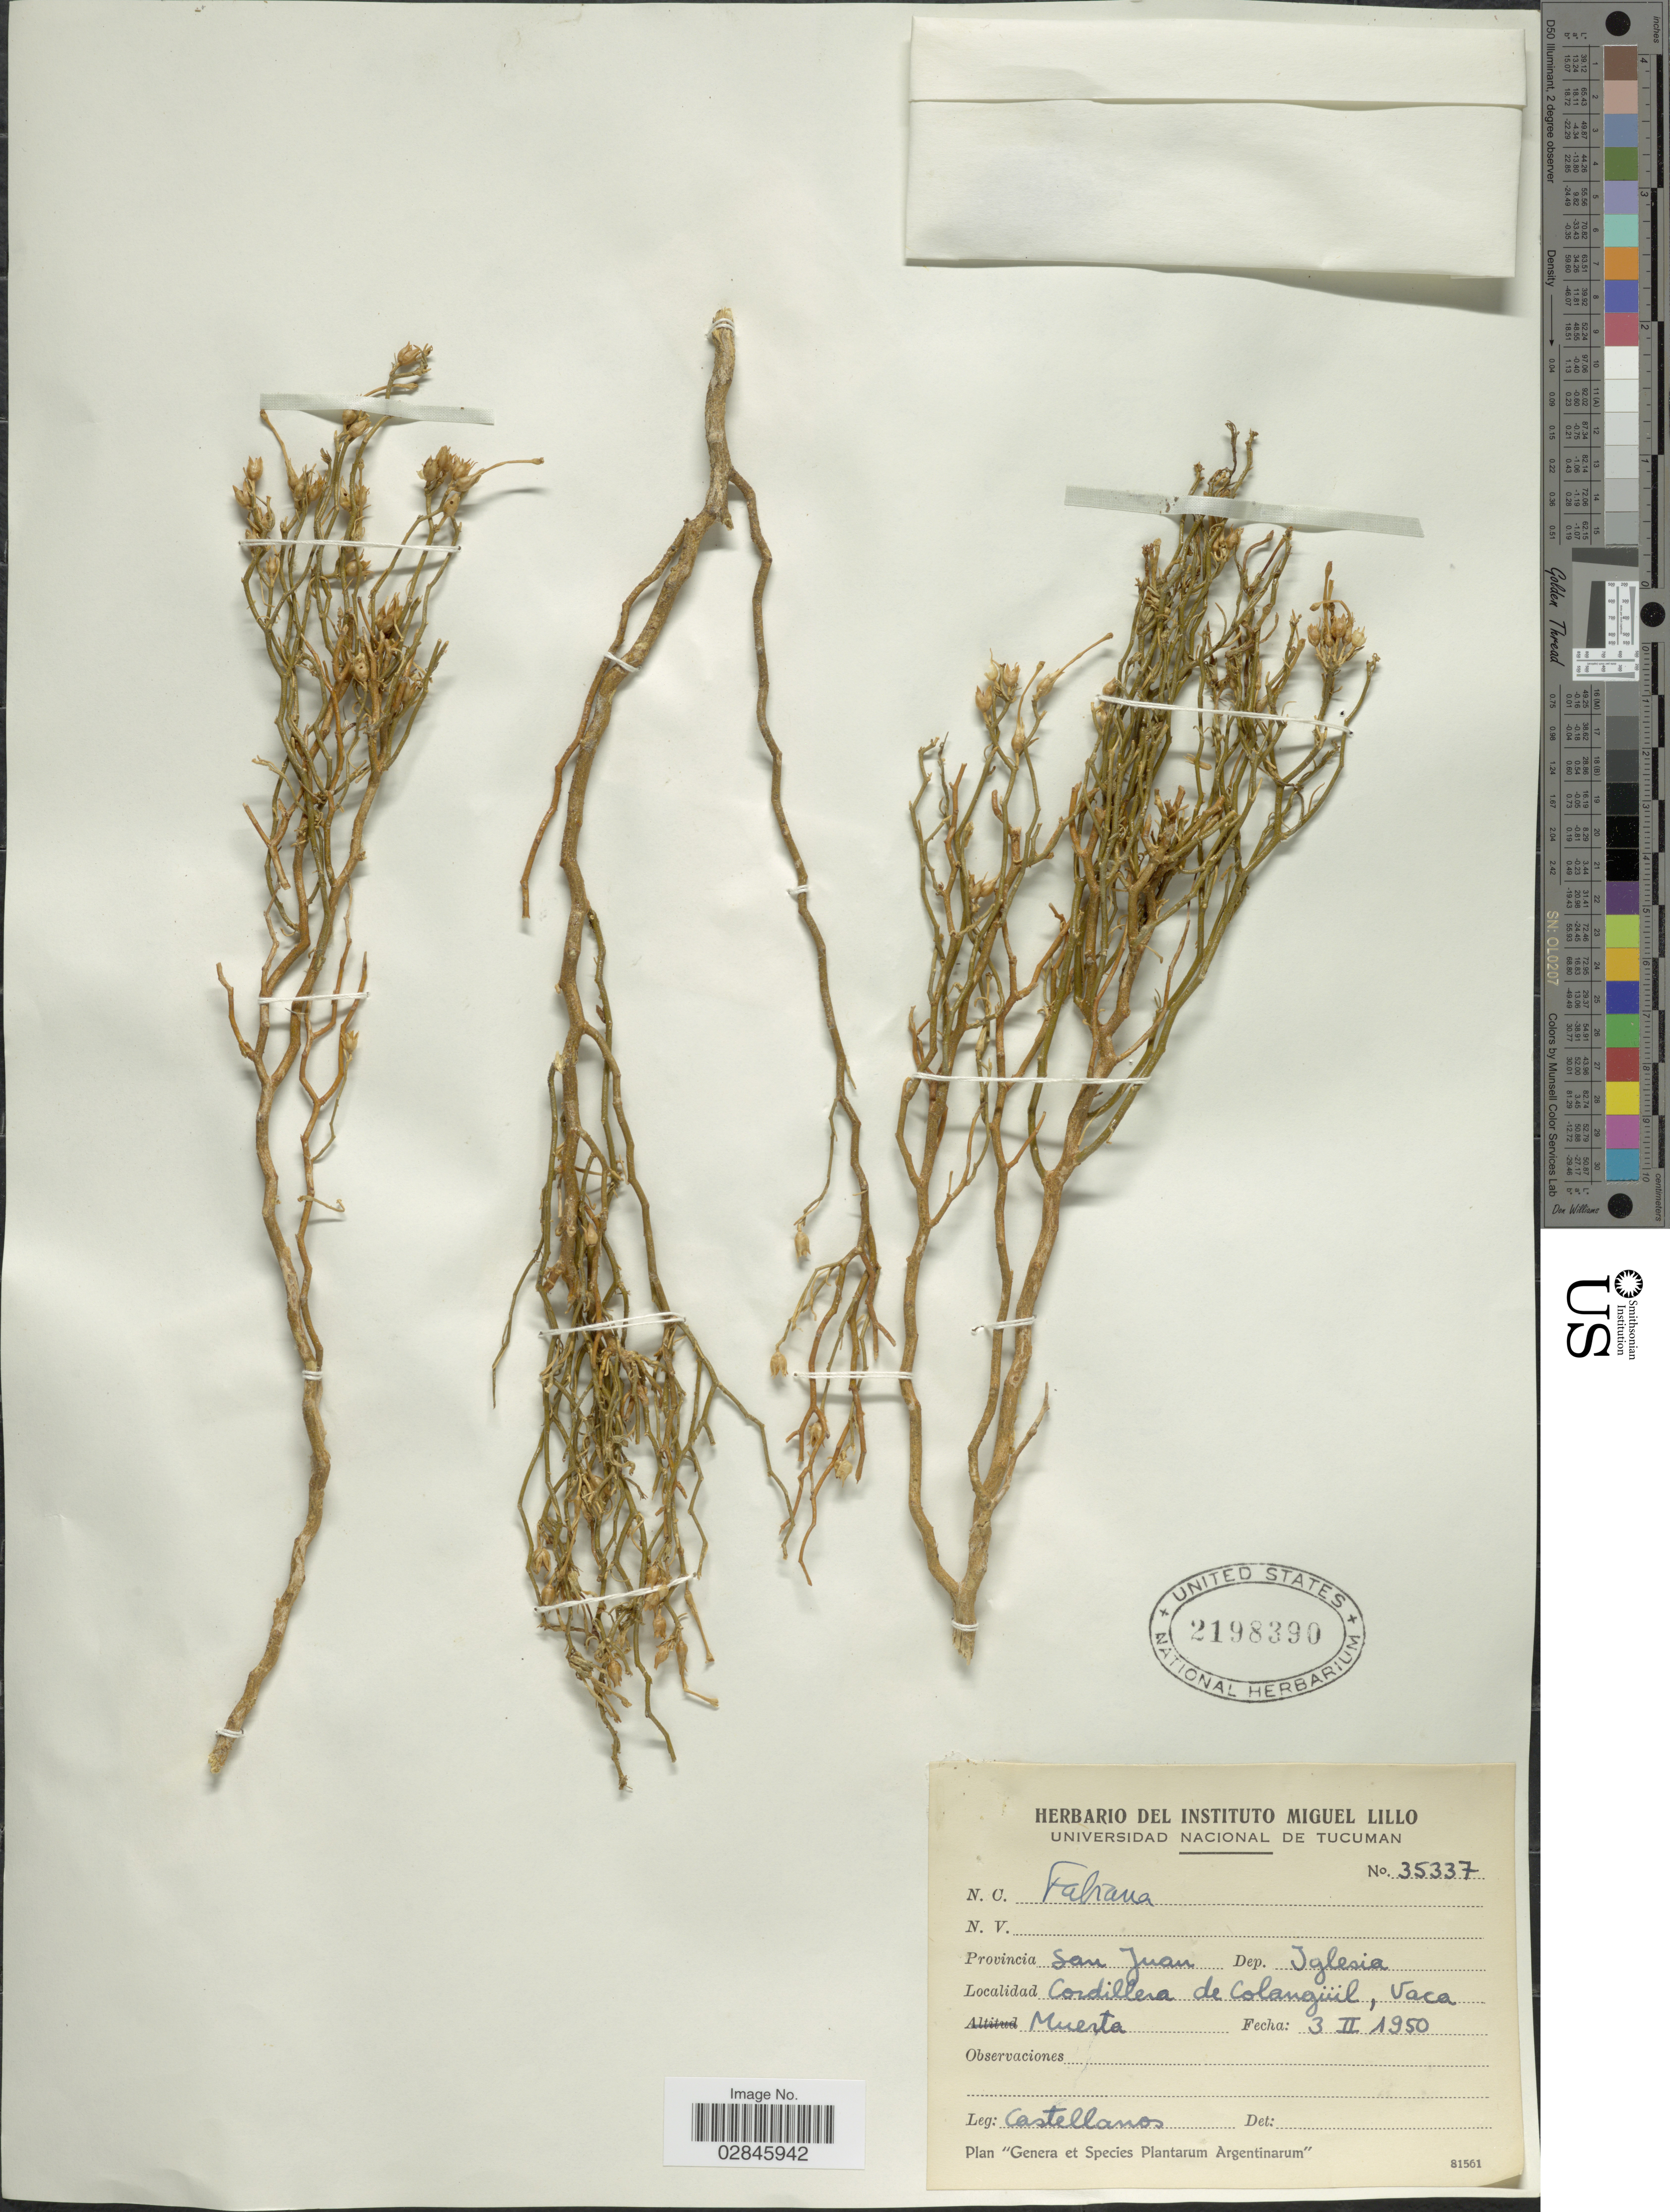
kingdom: Plantae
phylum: Tracheophyta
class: Magnoliopsida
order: Solanales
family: Solanaceae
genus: Fabiana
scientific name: Fabiana sp.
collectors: -- Castellanos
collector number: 35337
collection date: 1950-02-03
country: Argentina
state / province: San Juan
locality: Dep. Iglesia. Cordillera de Colangüil, Vaca Muerta.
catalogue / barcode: US 2198390